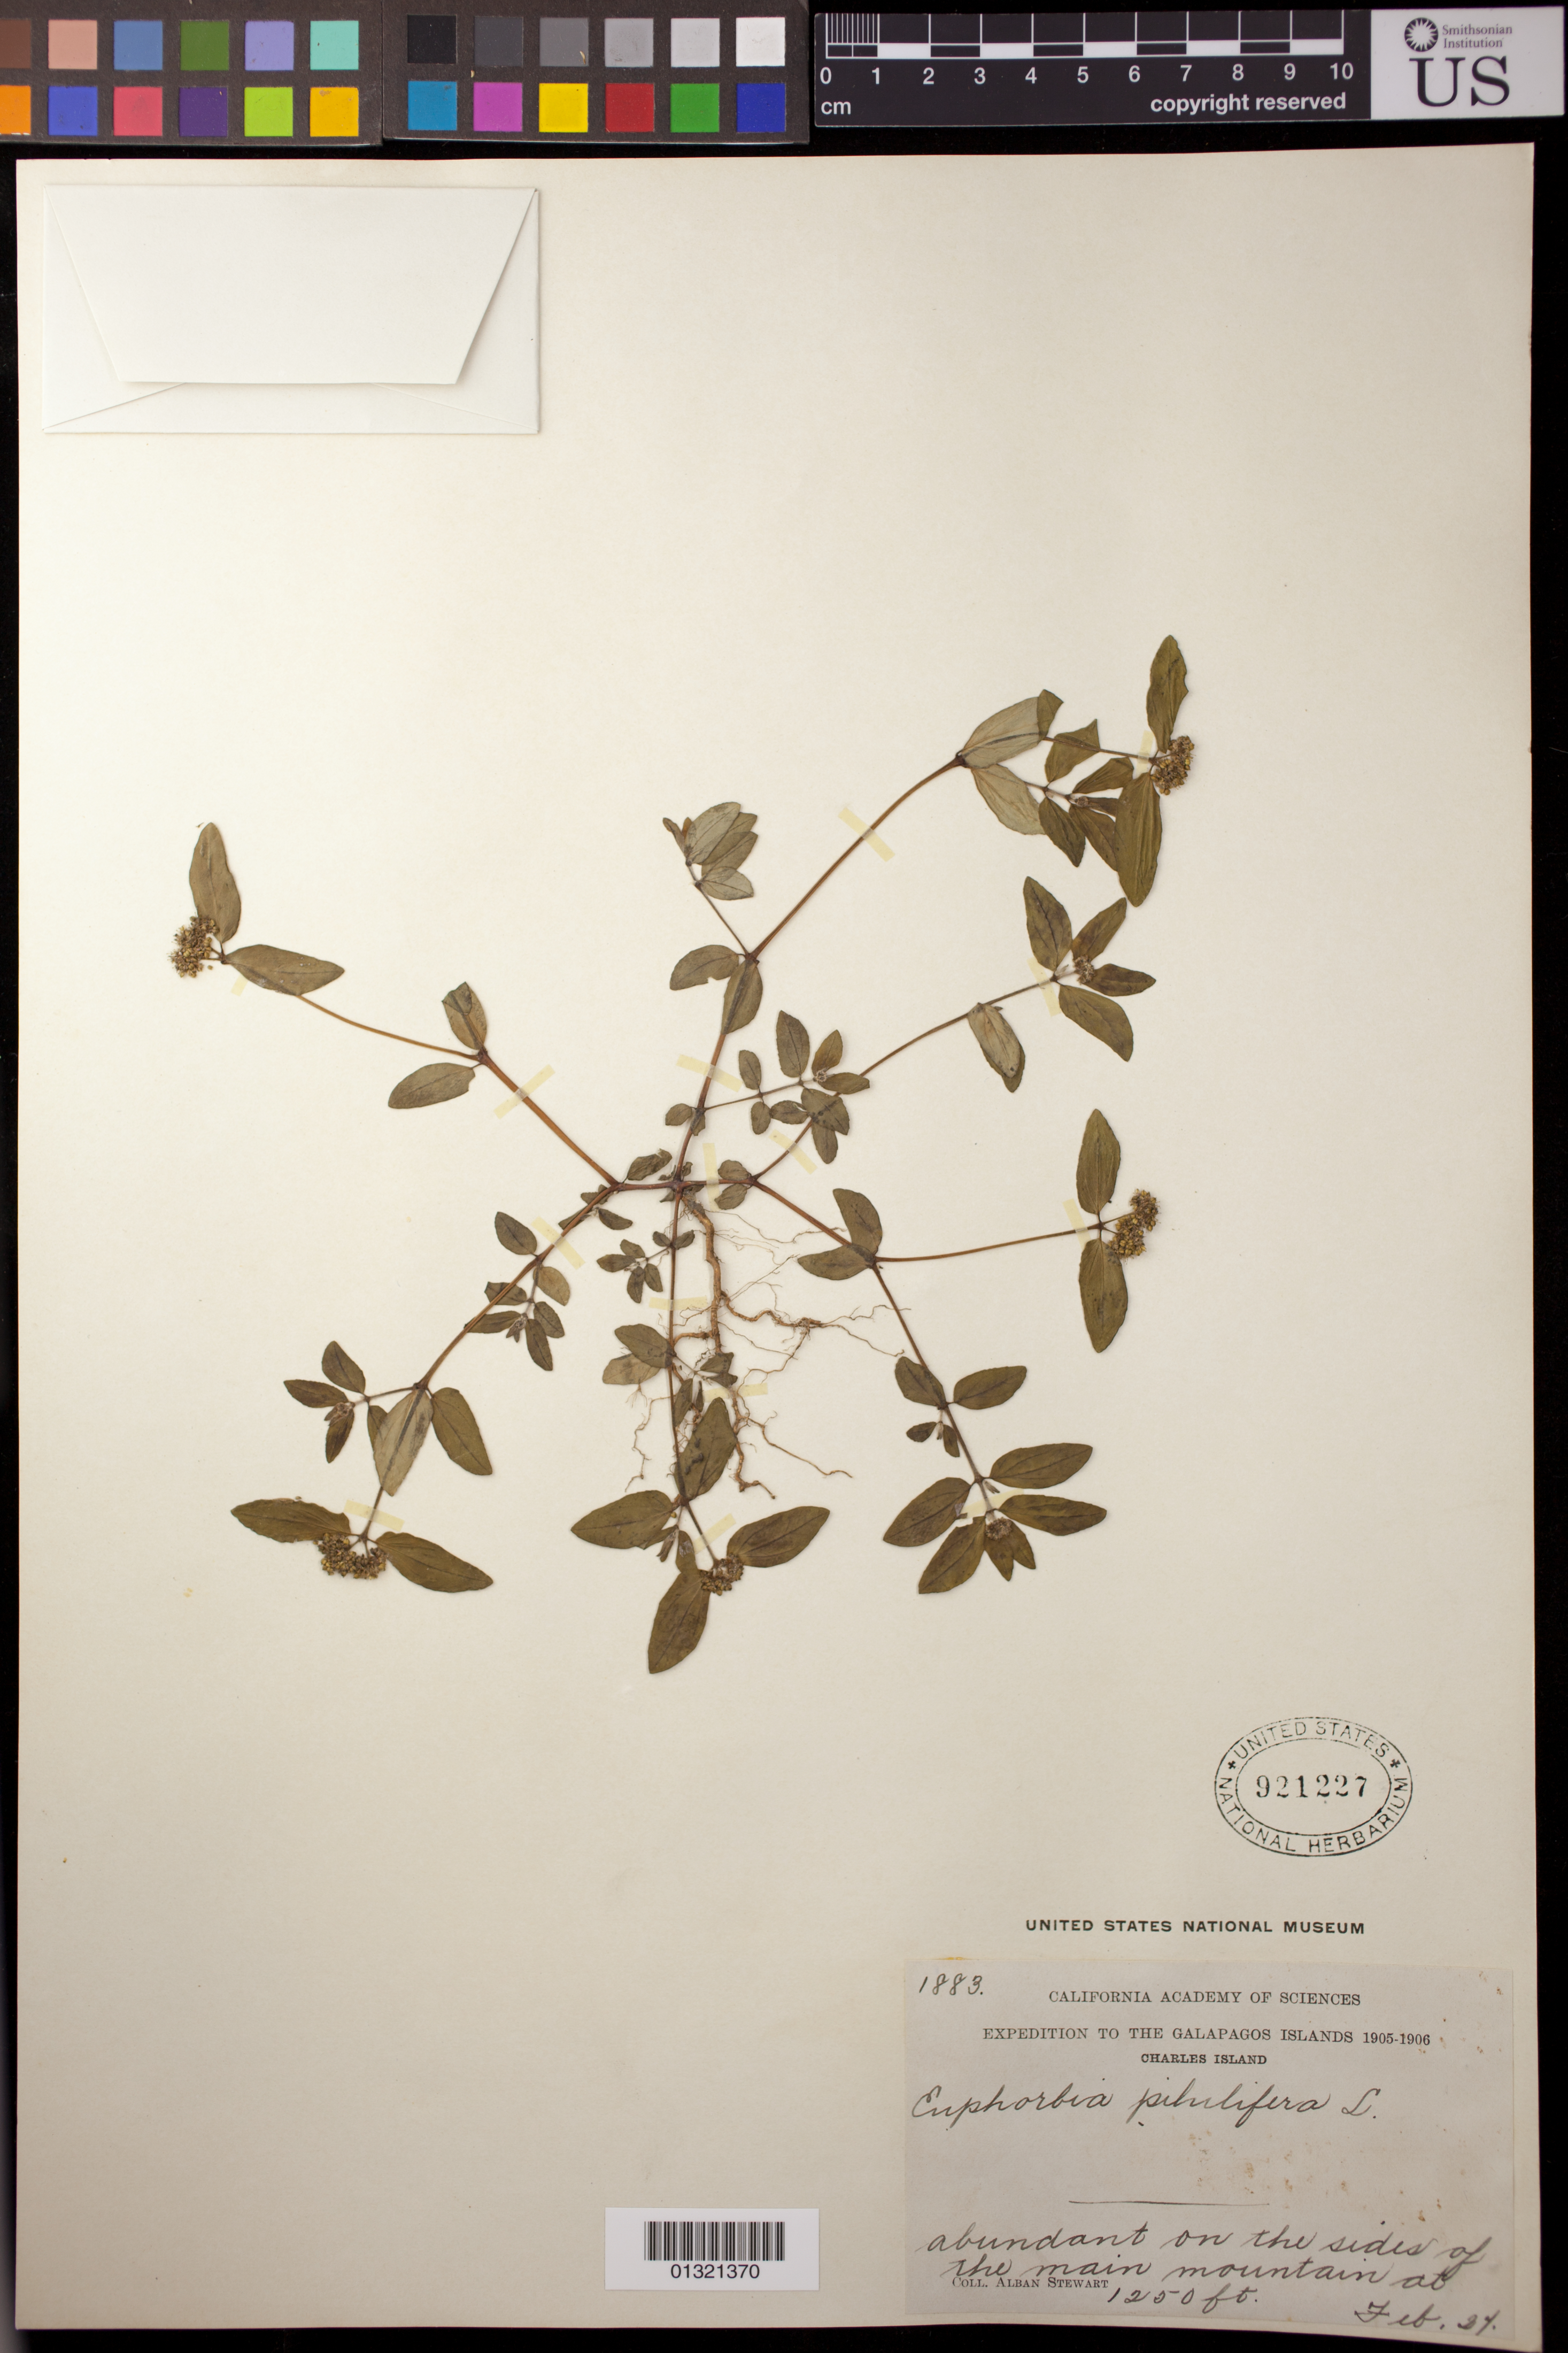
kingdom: Plantae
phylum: Tracheophyta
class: Magnoliopsida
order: Malpighiales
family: Euphorbiaceae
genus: Euphorbia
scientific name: Euphorbia hirta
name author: L.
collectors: A. Stewart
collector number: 1883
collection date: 1906-02-24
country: Ecuador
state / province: Colón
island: Floreana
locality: Charles Island [Isla Santa María, Isla Floreana]; on the sides of the main mountain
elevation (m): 381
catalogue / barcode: US 921227